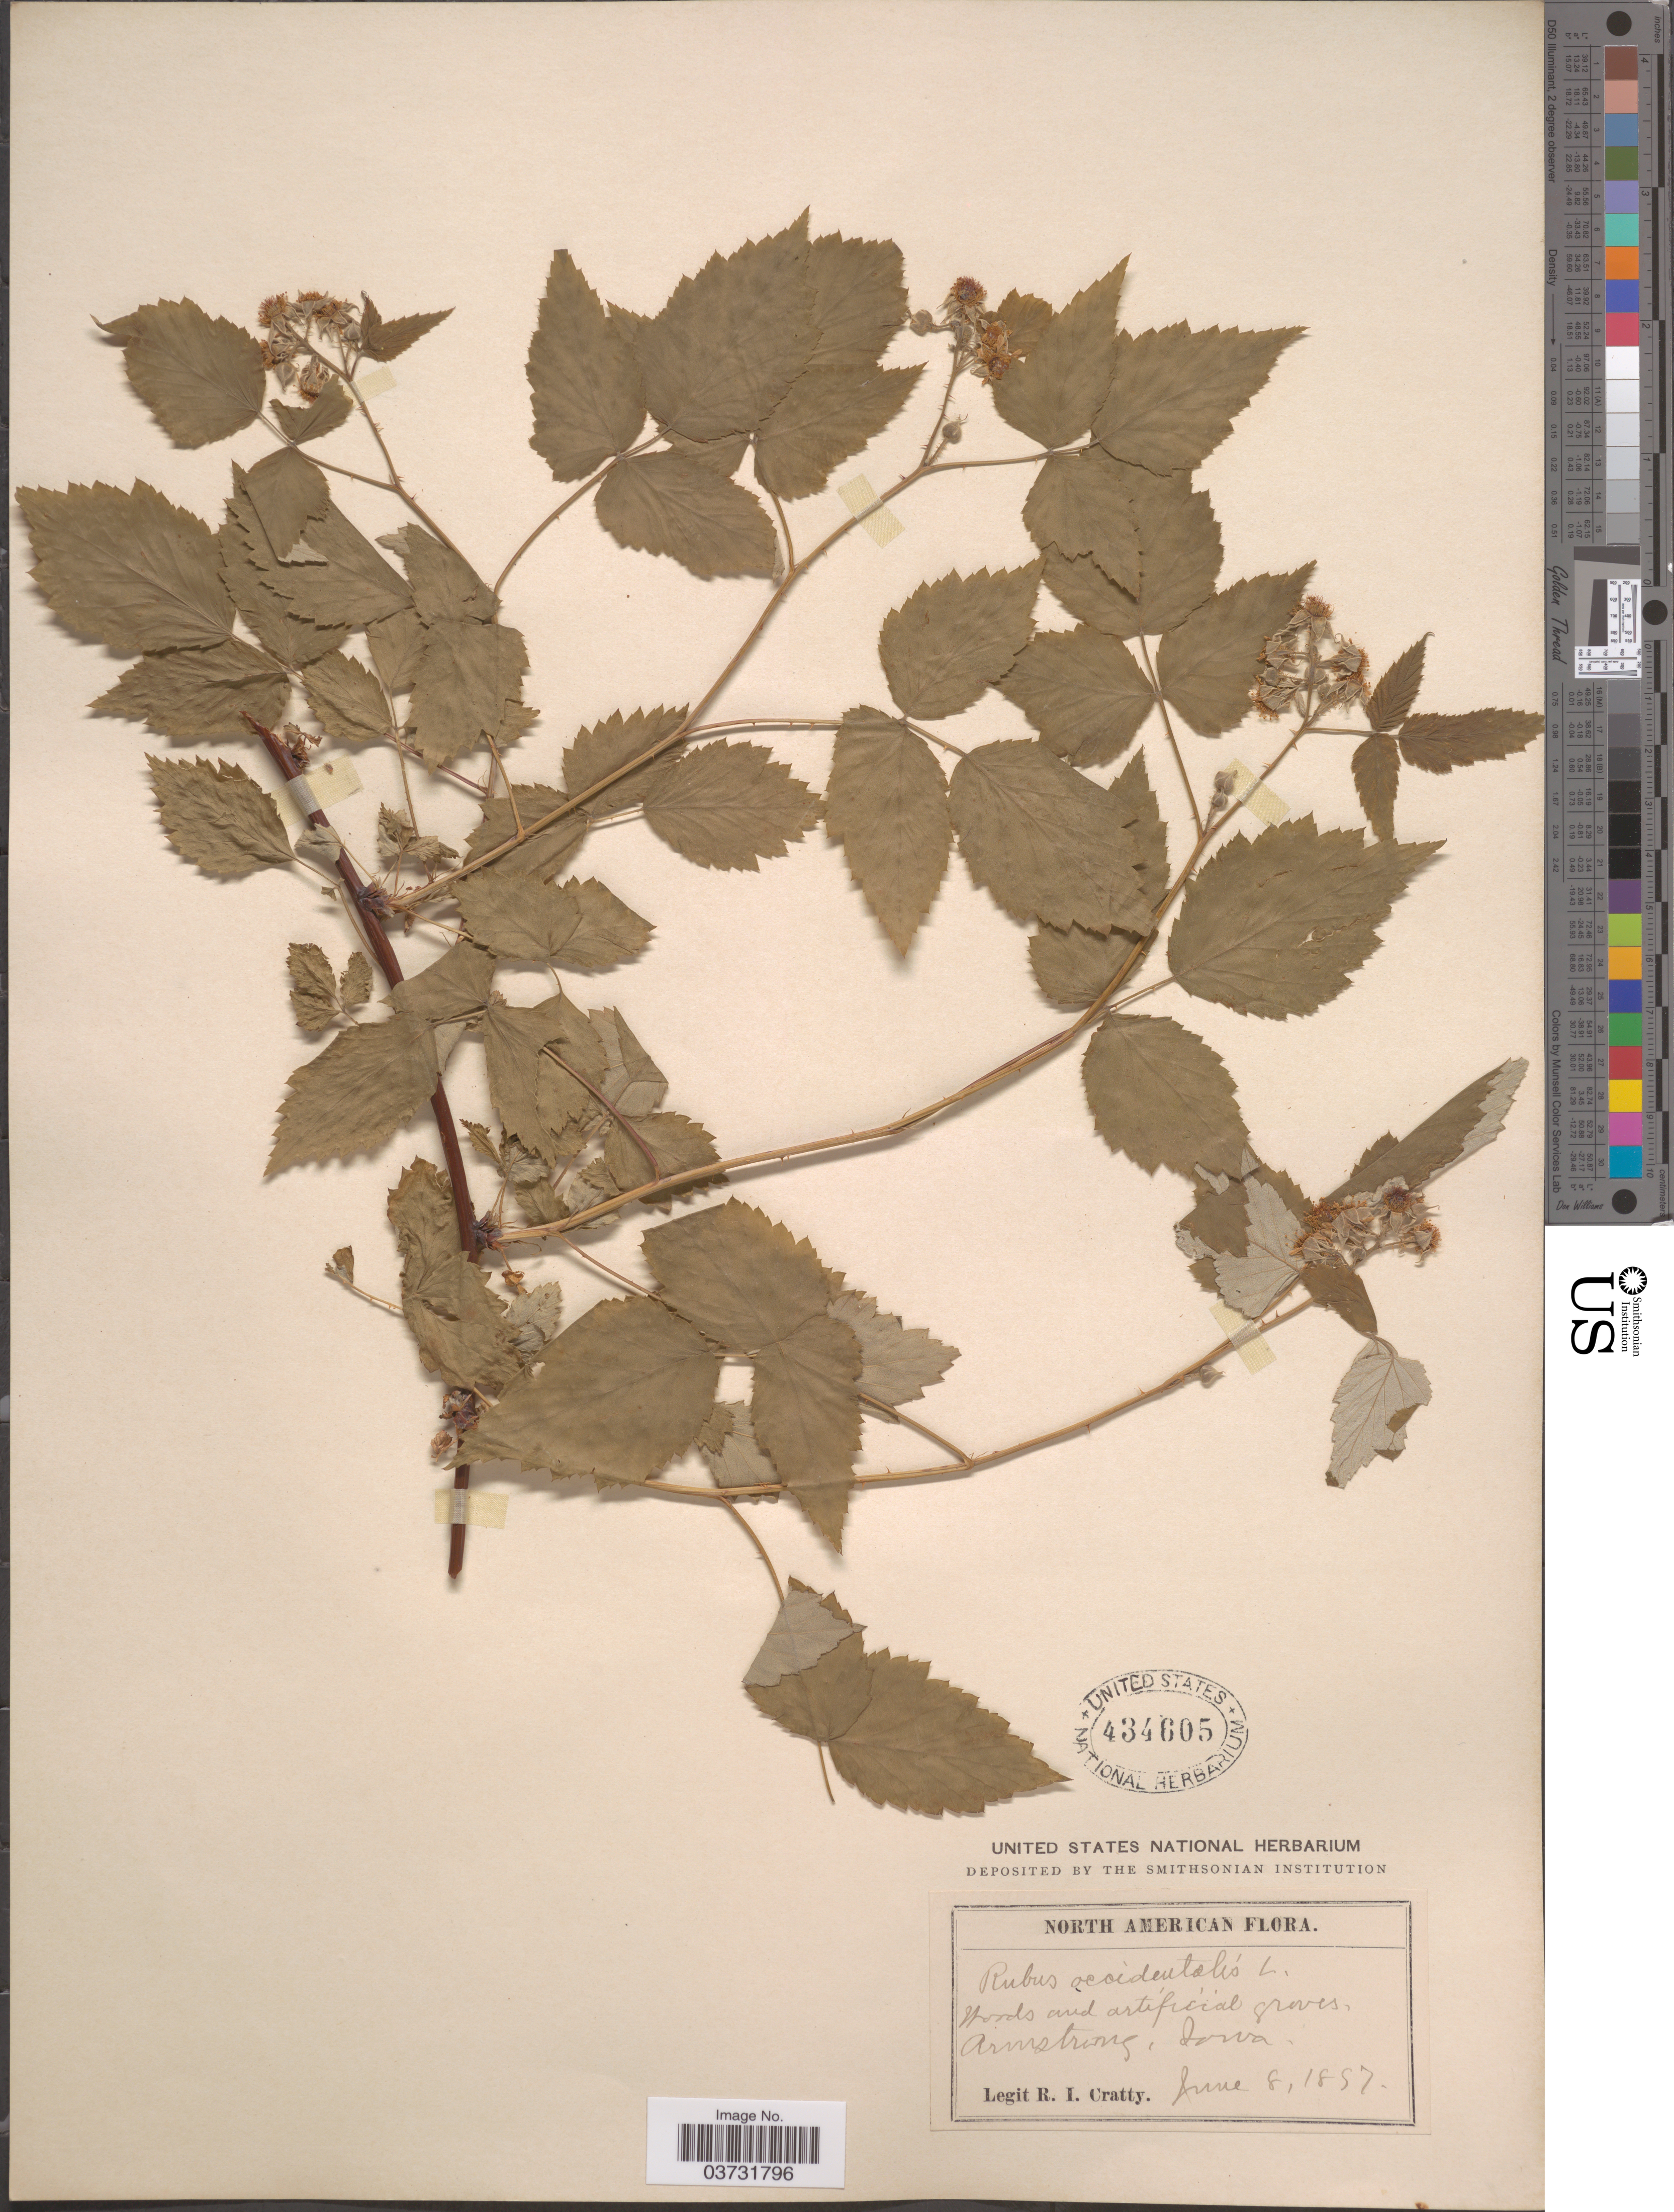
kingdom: Plantae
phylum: Tracheophyta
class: Magnoliopsida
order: Rosales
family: Rosaceae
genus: Rubus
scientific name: Rubus occidentalis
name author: L.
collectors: R. Cratty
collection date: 1897-06-08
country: United States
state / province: Iowa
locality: Armstrong.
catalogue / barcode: US 434605